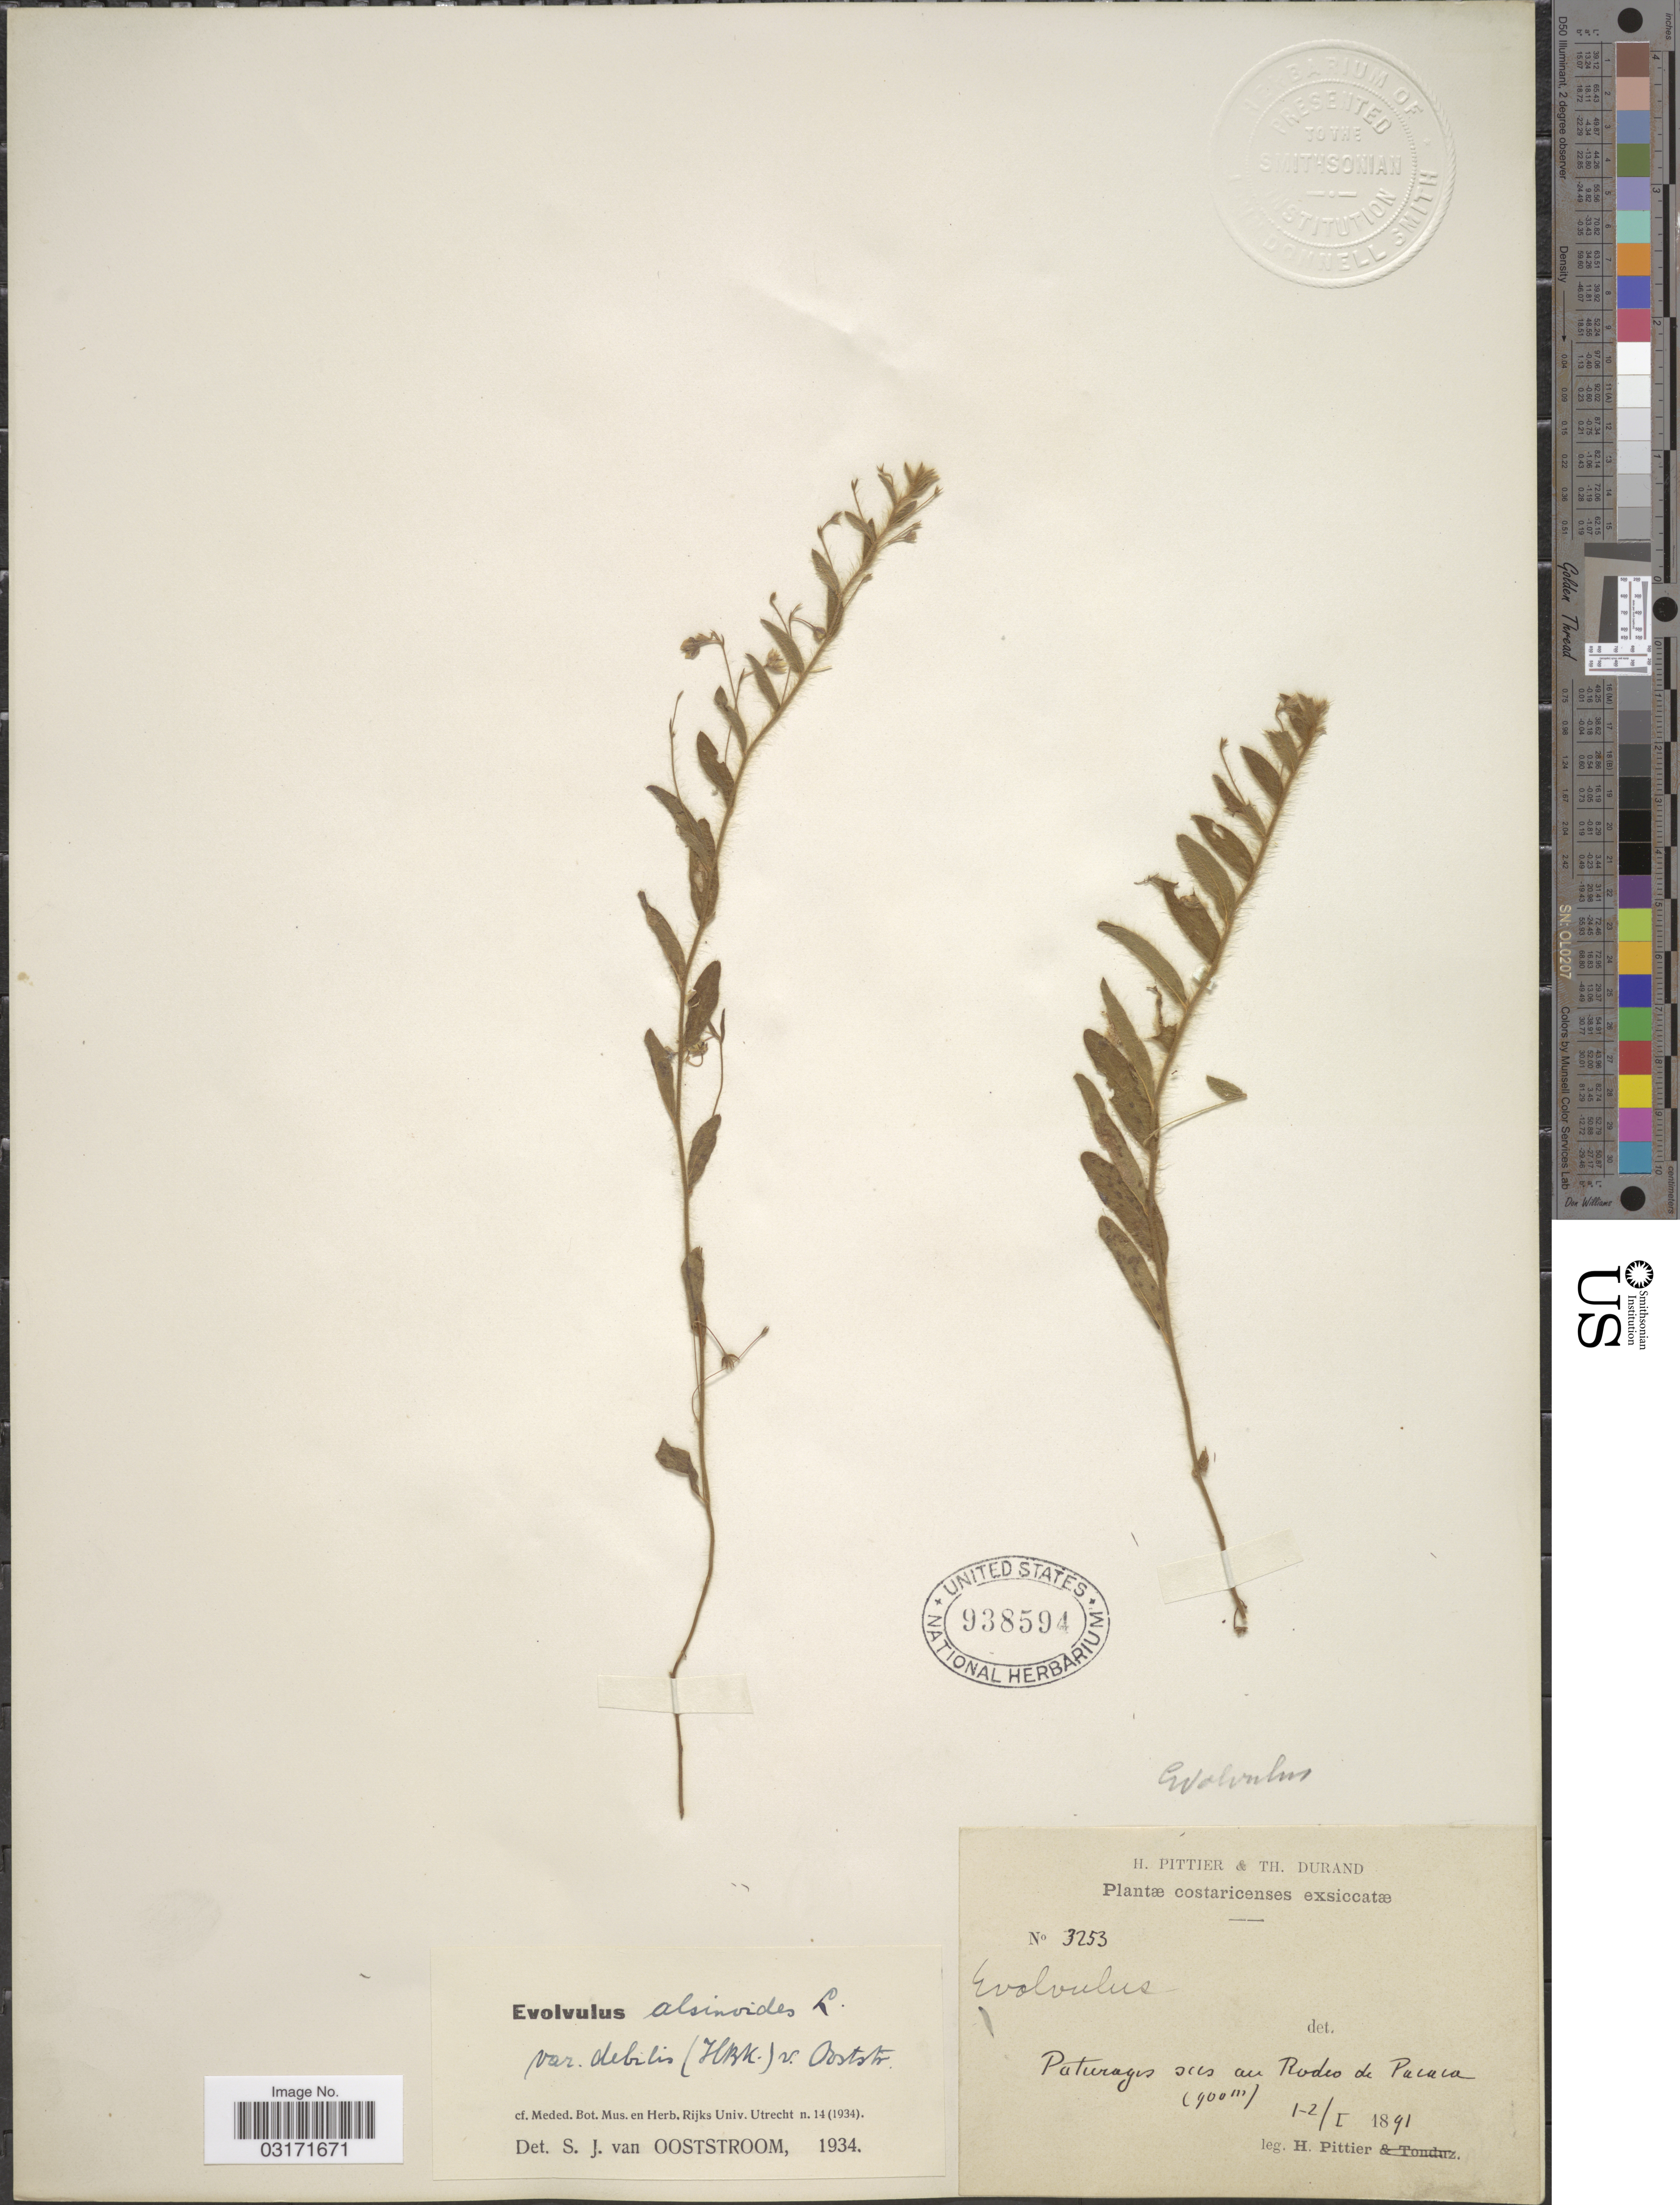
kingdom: Plantae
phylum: Tracheophyta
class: Magnoliopsida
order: Solanales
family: Convolvulaceae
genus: Evolvulus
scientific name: Evolvulus alsinoides var. debilis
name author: (Kunth) Ooststr.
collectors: H. F. Pittier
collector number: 3253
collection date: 1891-01-01/1891-01-02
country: Costa Rica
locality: Paturages sus au Rodeo de Pacaca. [pastures known at Rodeo de Pacaca]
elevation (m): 900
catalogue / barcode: US 938594